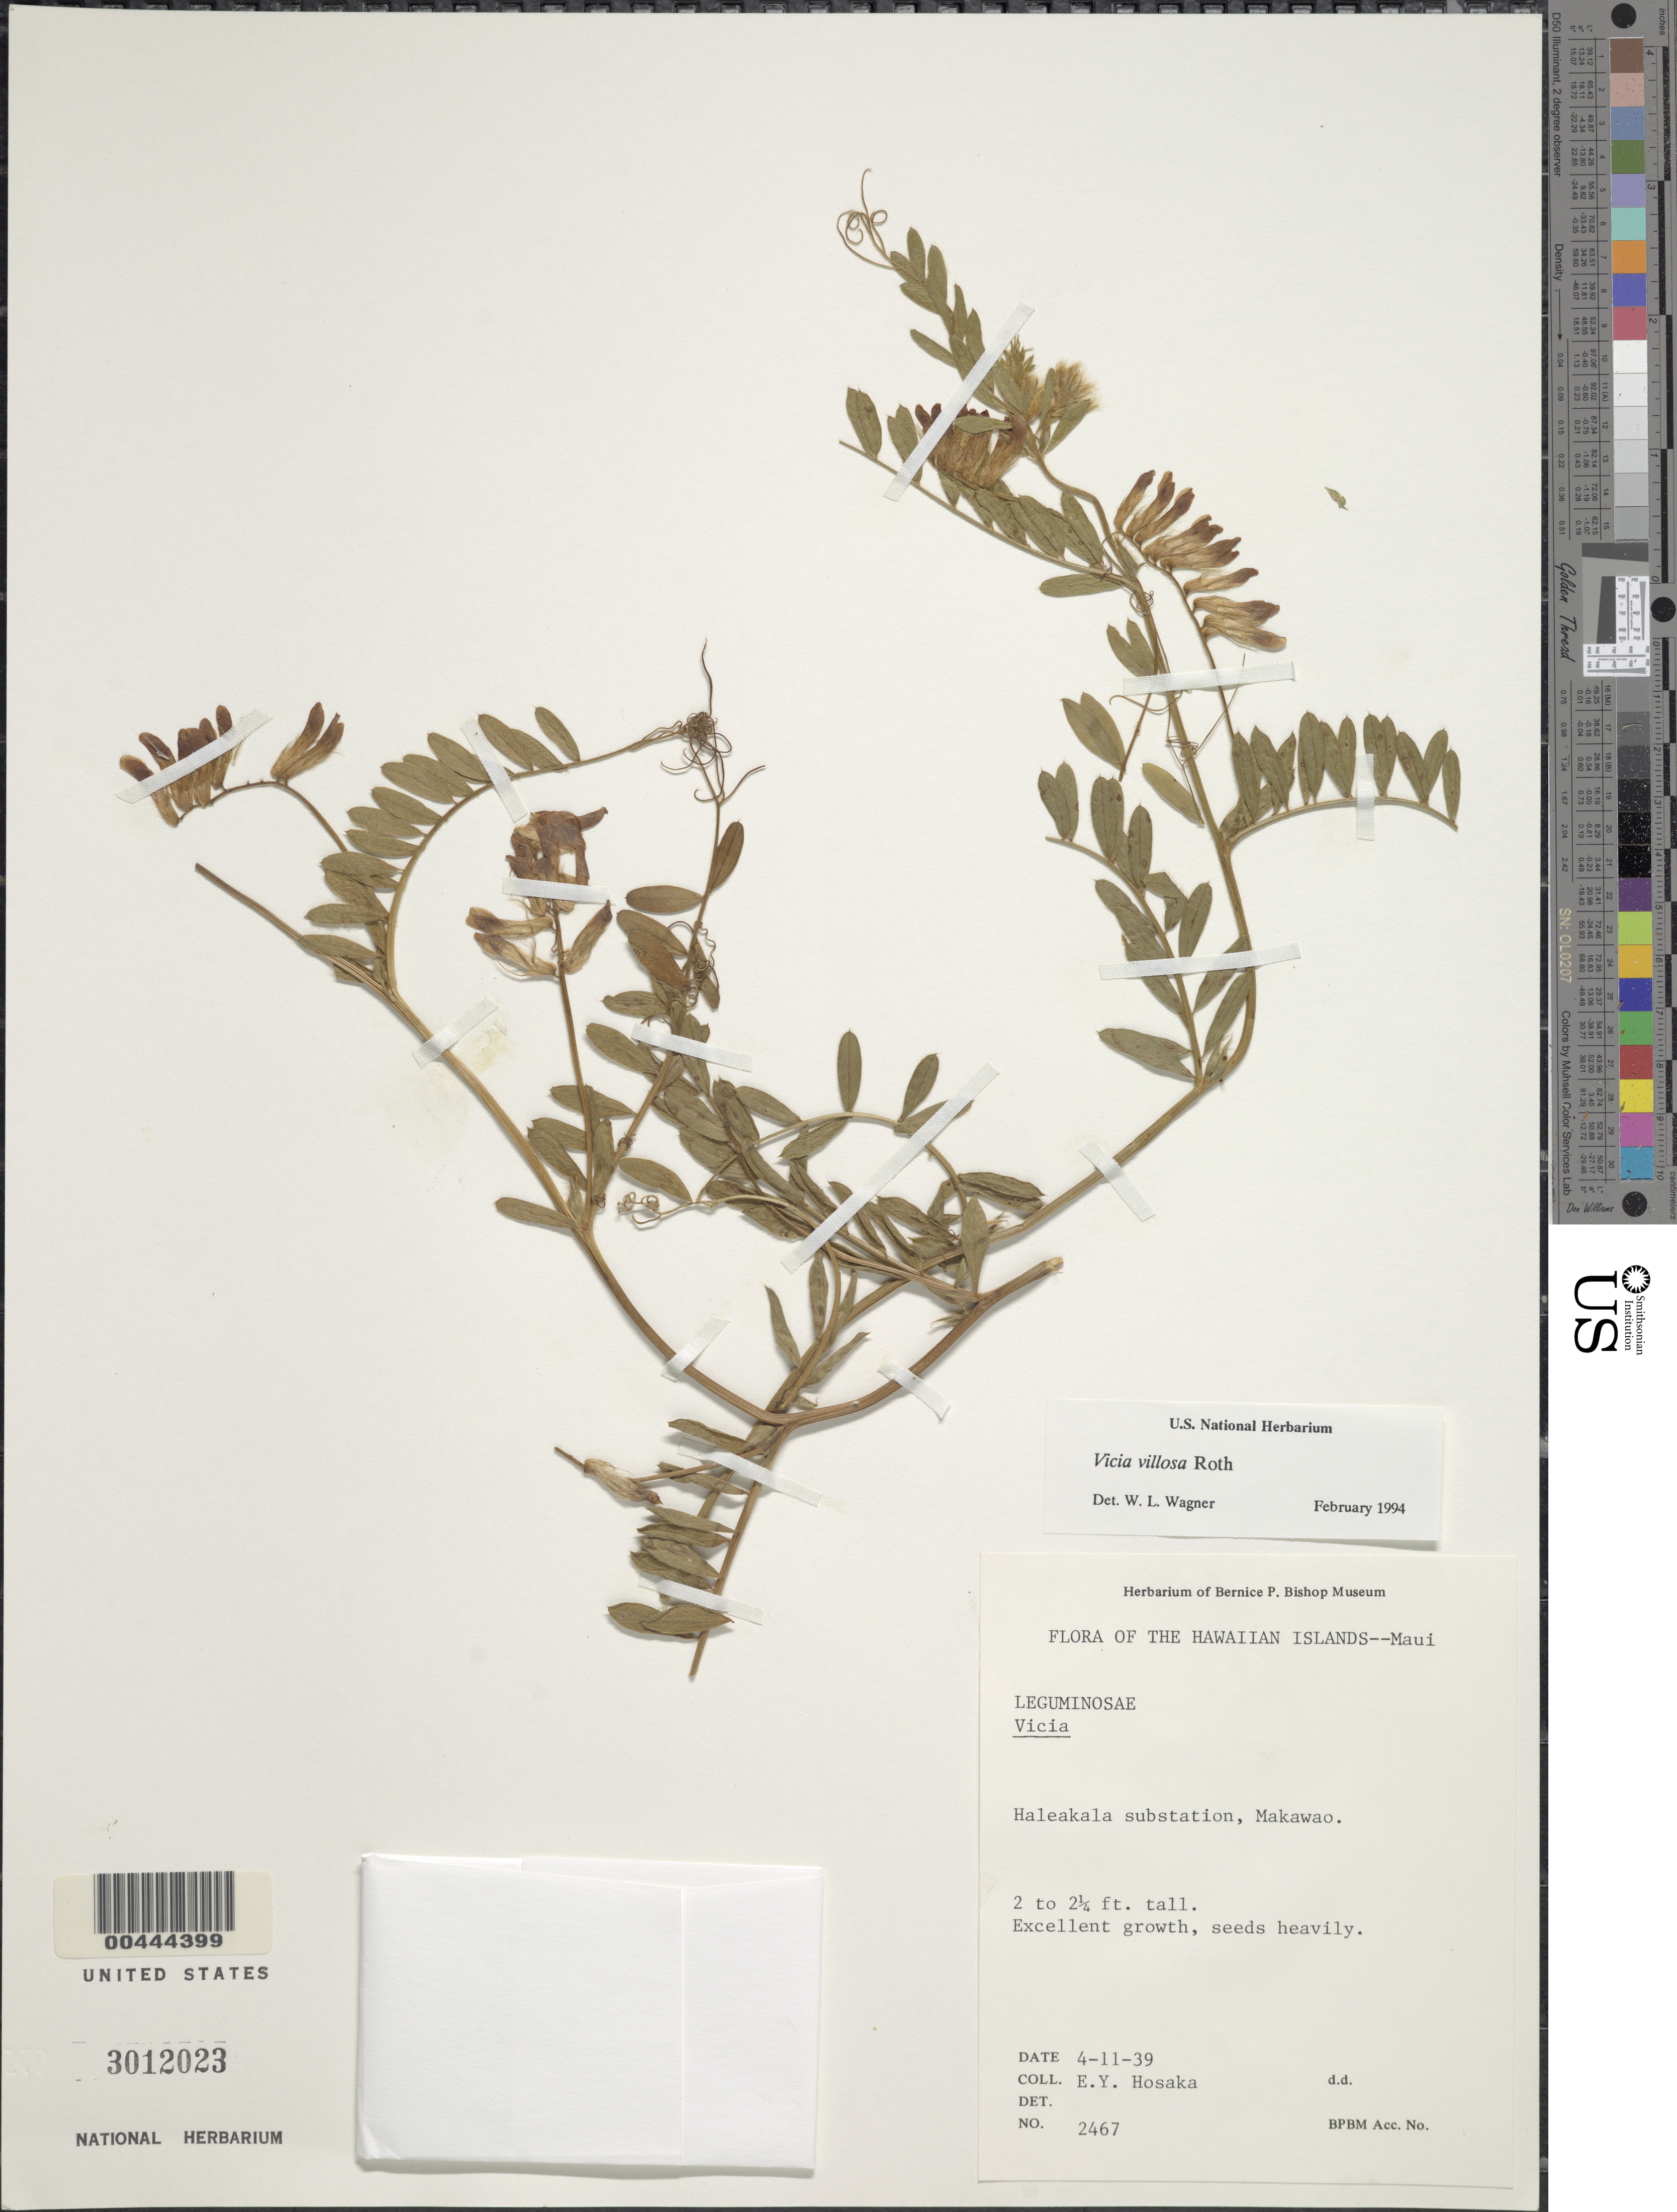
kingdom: Plantae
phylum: Tracheophyta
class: Magnoliopsida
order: Fabales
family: Fabaceae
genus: Vicia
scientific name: Vicia villosa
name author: Roth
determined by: Wagner, W. L., (BOT), Smithsonian Institution - National Museum of Natural History (UNITED STATES)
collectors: E. Y. Hosaka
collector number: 2467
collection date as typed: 11 Apr 1939 or 4 Nov 1939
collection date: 1939-04-11 or 1939-11-04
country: United States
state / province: Hawaii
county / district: Maui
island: Maui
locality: Haleakala substation, Makawao.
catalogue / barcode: US 3012023